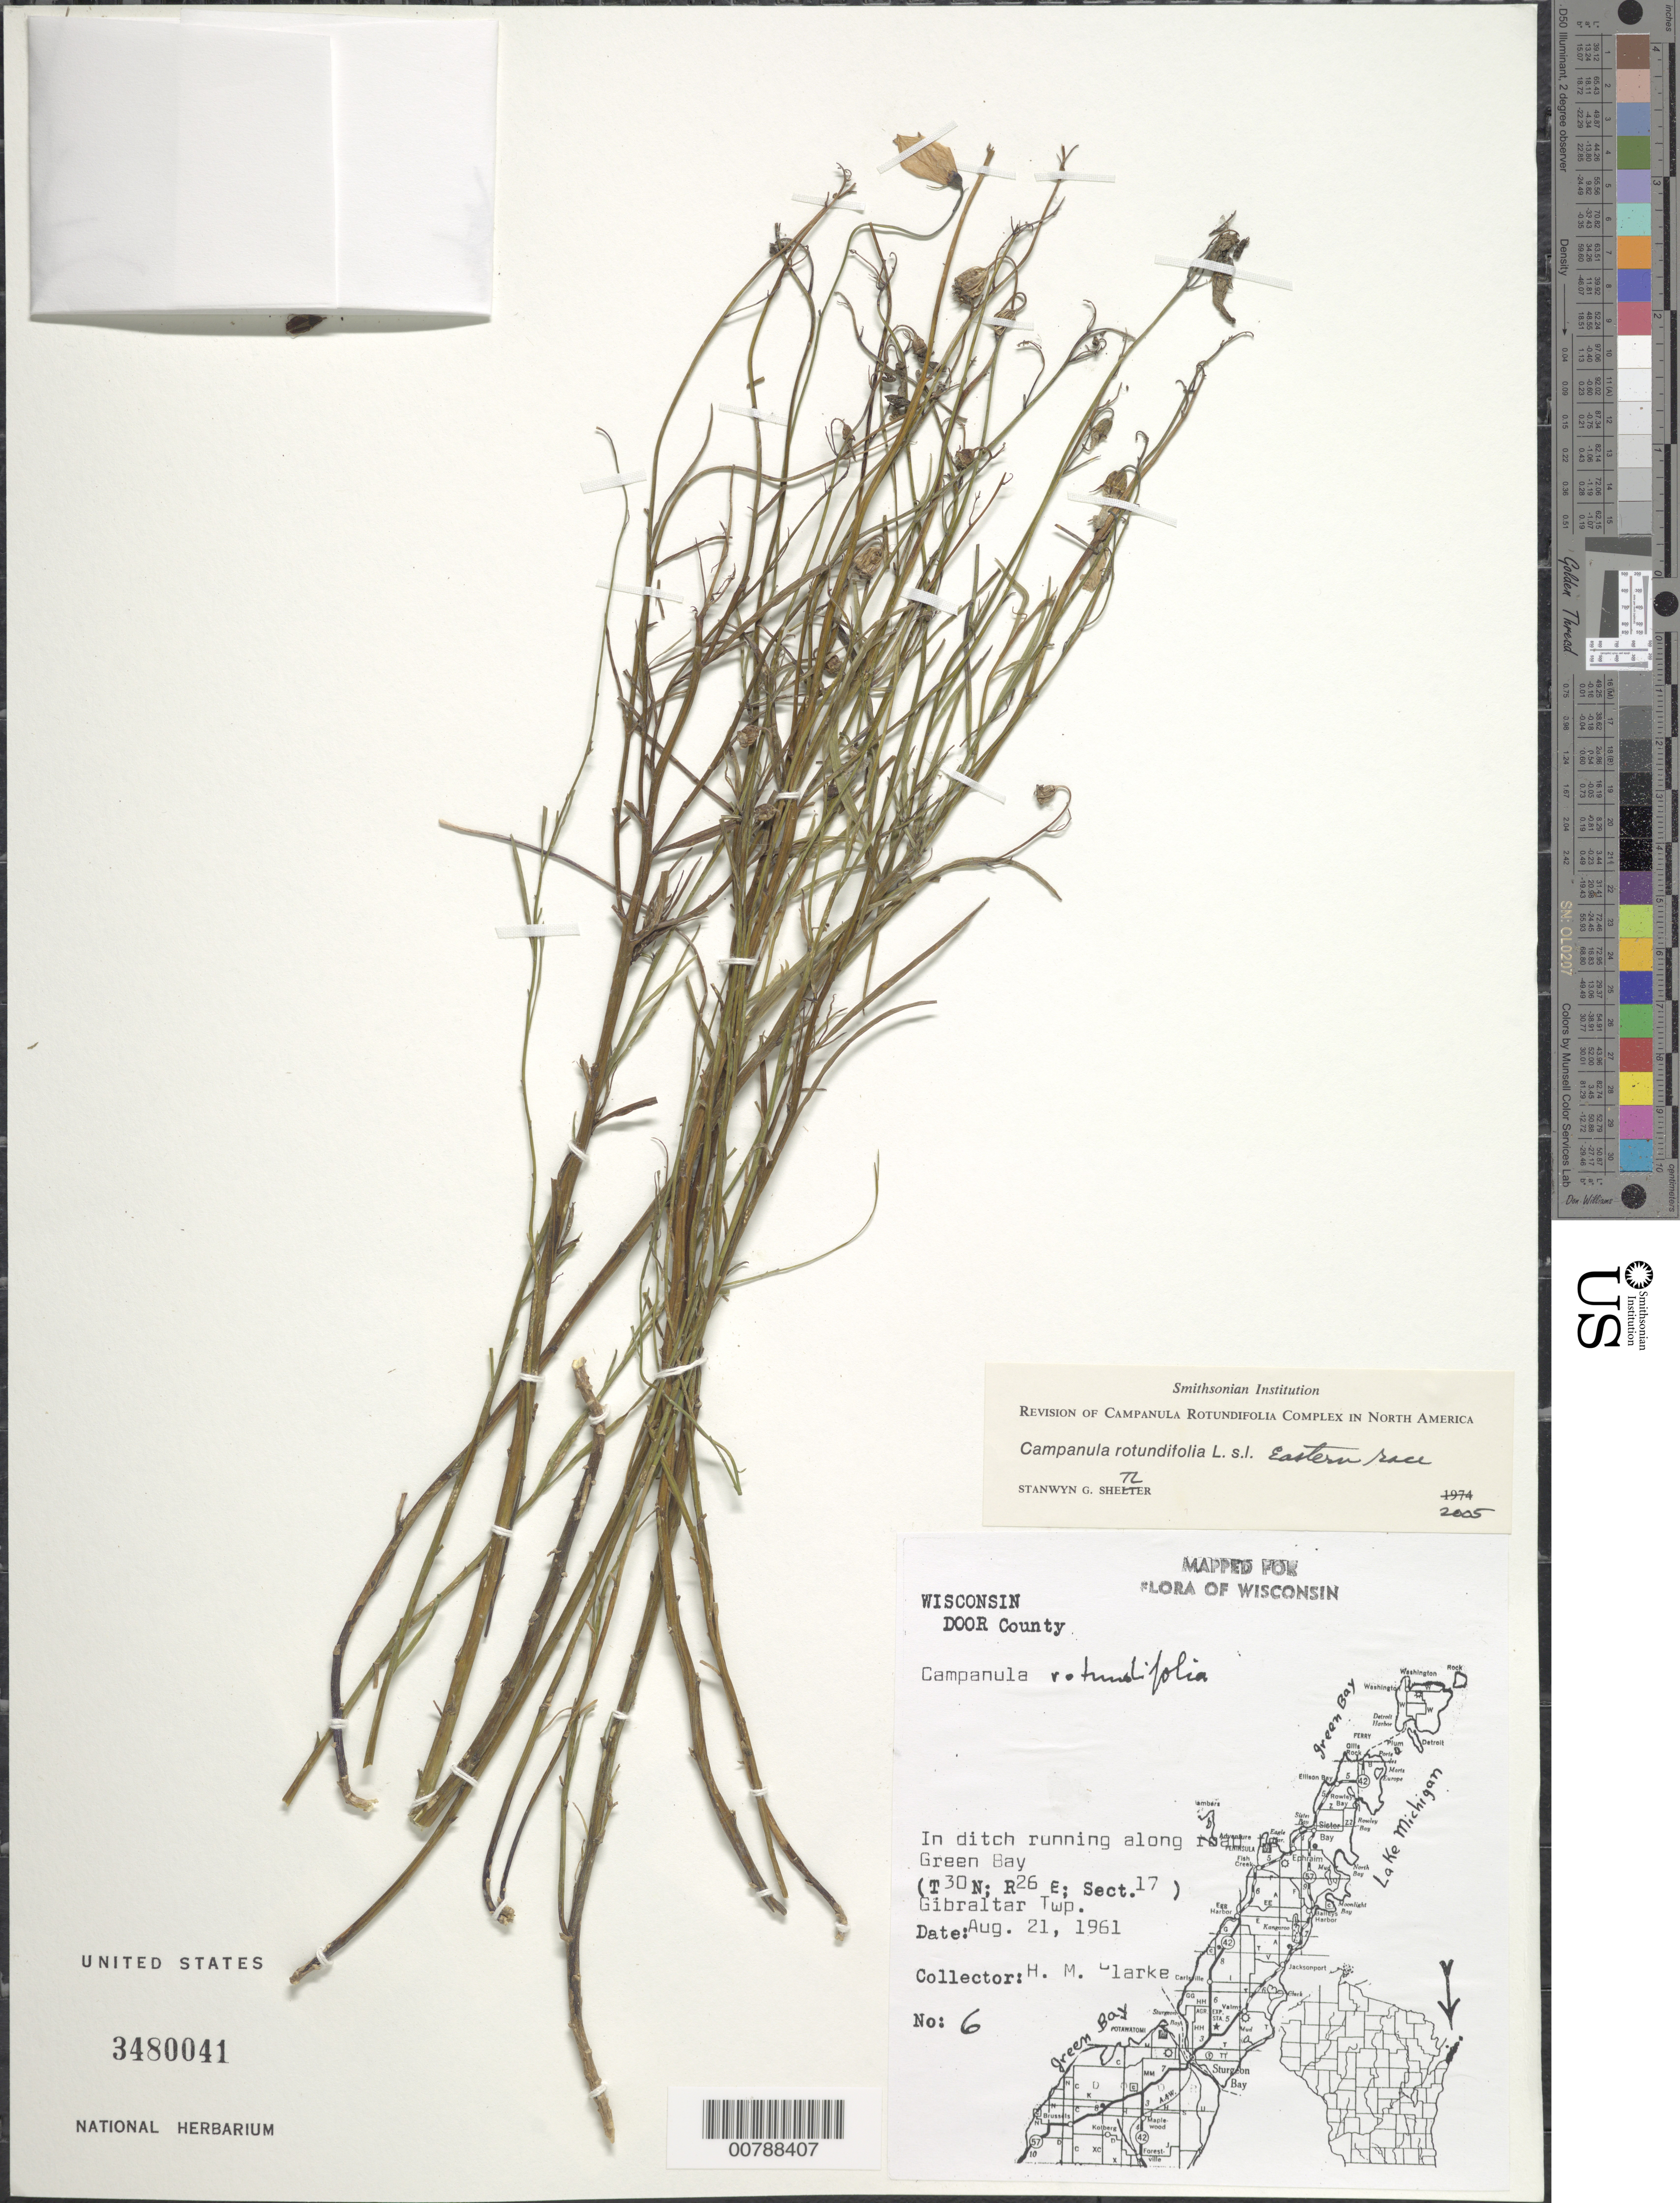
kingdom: Plantae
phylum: Tracheophyta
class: Magnoliopsida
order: Asterales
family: Campanulaceae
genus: Campanula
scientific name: Campanula rotundifolia L. Eastern race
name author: L.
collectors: H. M. Clarke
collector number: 6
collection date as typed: Aug. 21, 1961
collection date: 1961-08-21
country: United States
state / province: Wisconsin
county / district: Door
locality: Green Bay, Gibraltar Twp. T30N; R26E; Sect. 17.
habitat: In ditch running along road.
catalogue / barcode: US 3480041